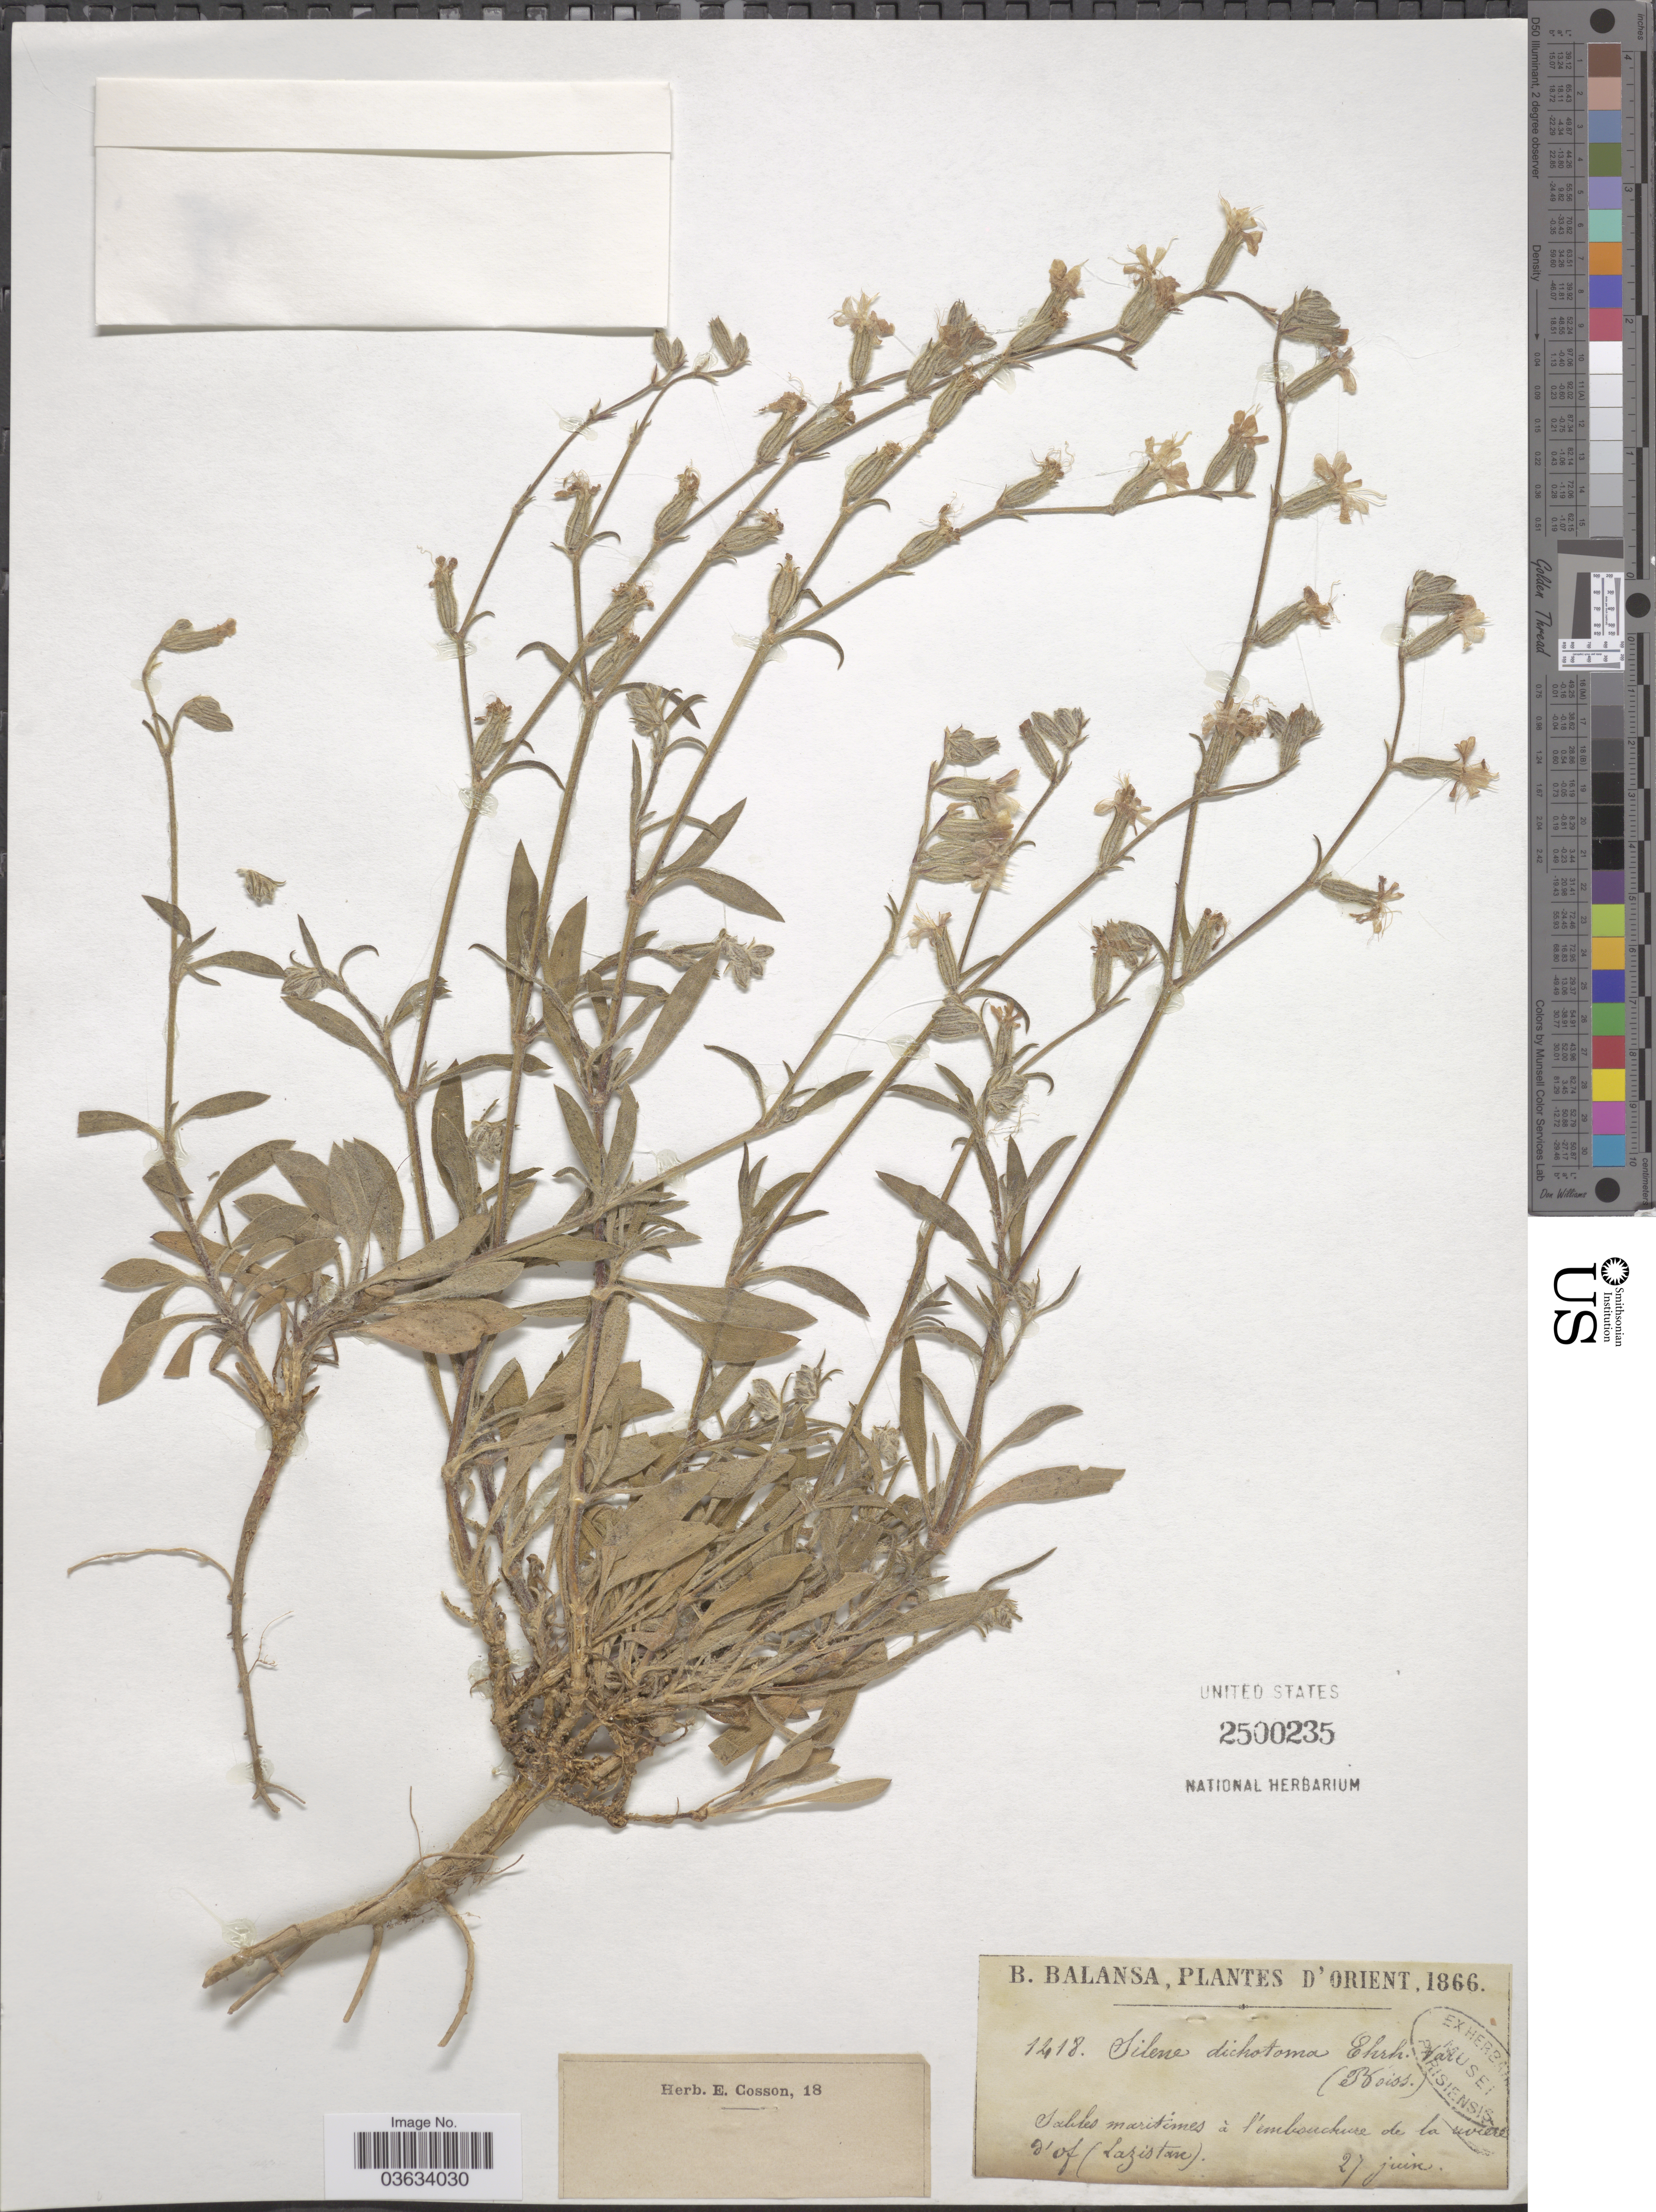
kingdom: Plantae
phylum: Tracheophyta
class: Magnoliopsida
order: Caryophyllales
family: Caryophyllaceae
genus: Silene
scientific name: Silene dichotoma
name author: Ehrh.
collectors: B. Balansa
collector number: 1418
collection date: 1866-06-27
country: Turkey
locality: Orient. Sables maritimes à l'embouchure de la rivière d'of (Lazistan).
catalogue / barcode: US 2500235